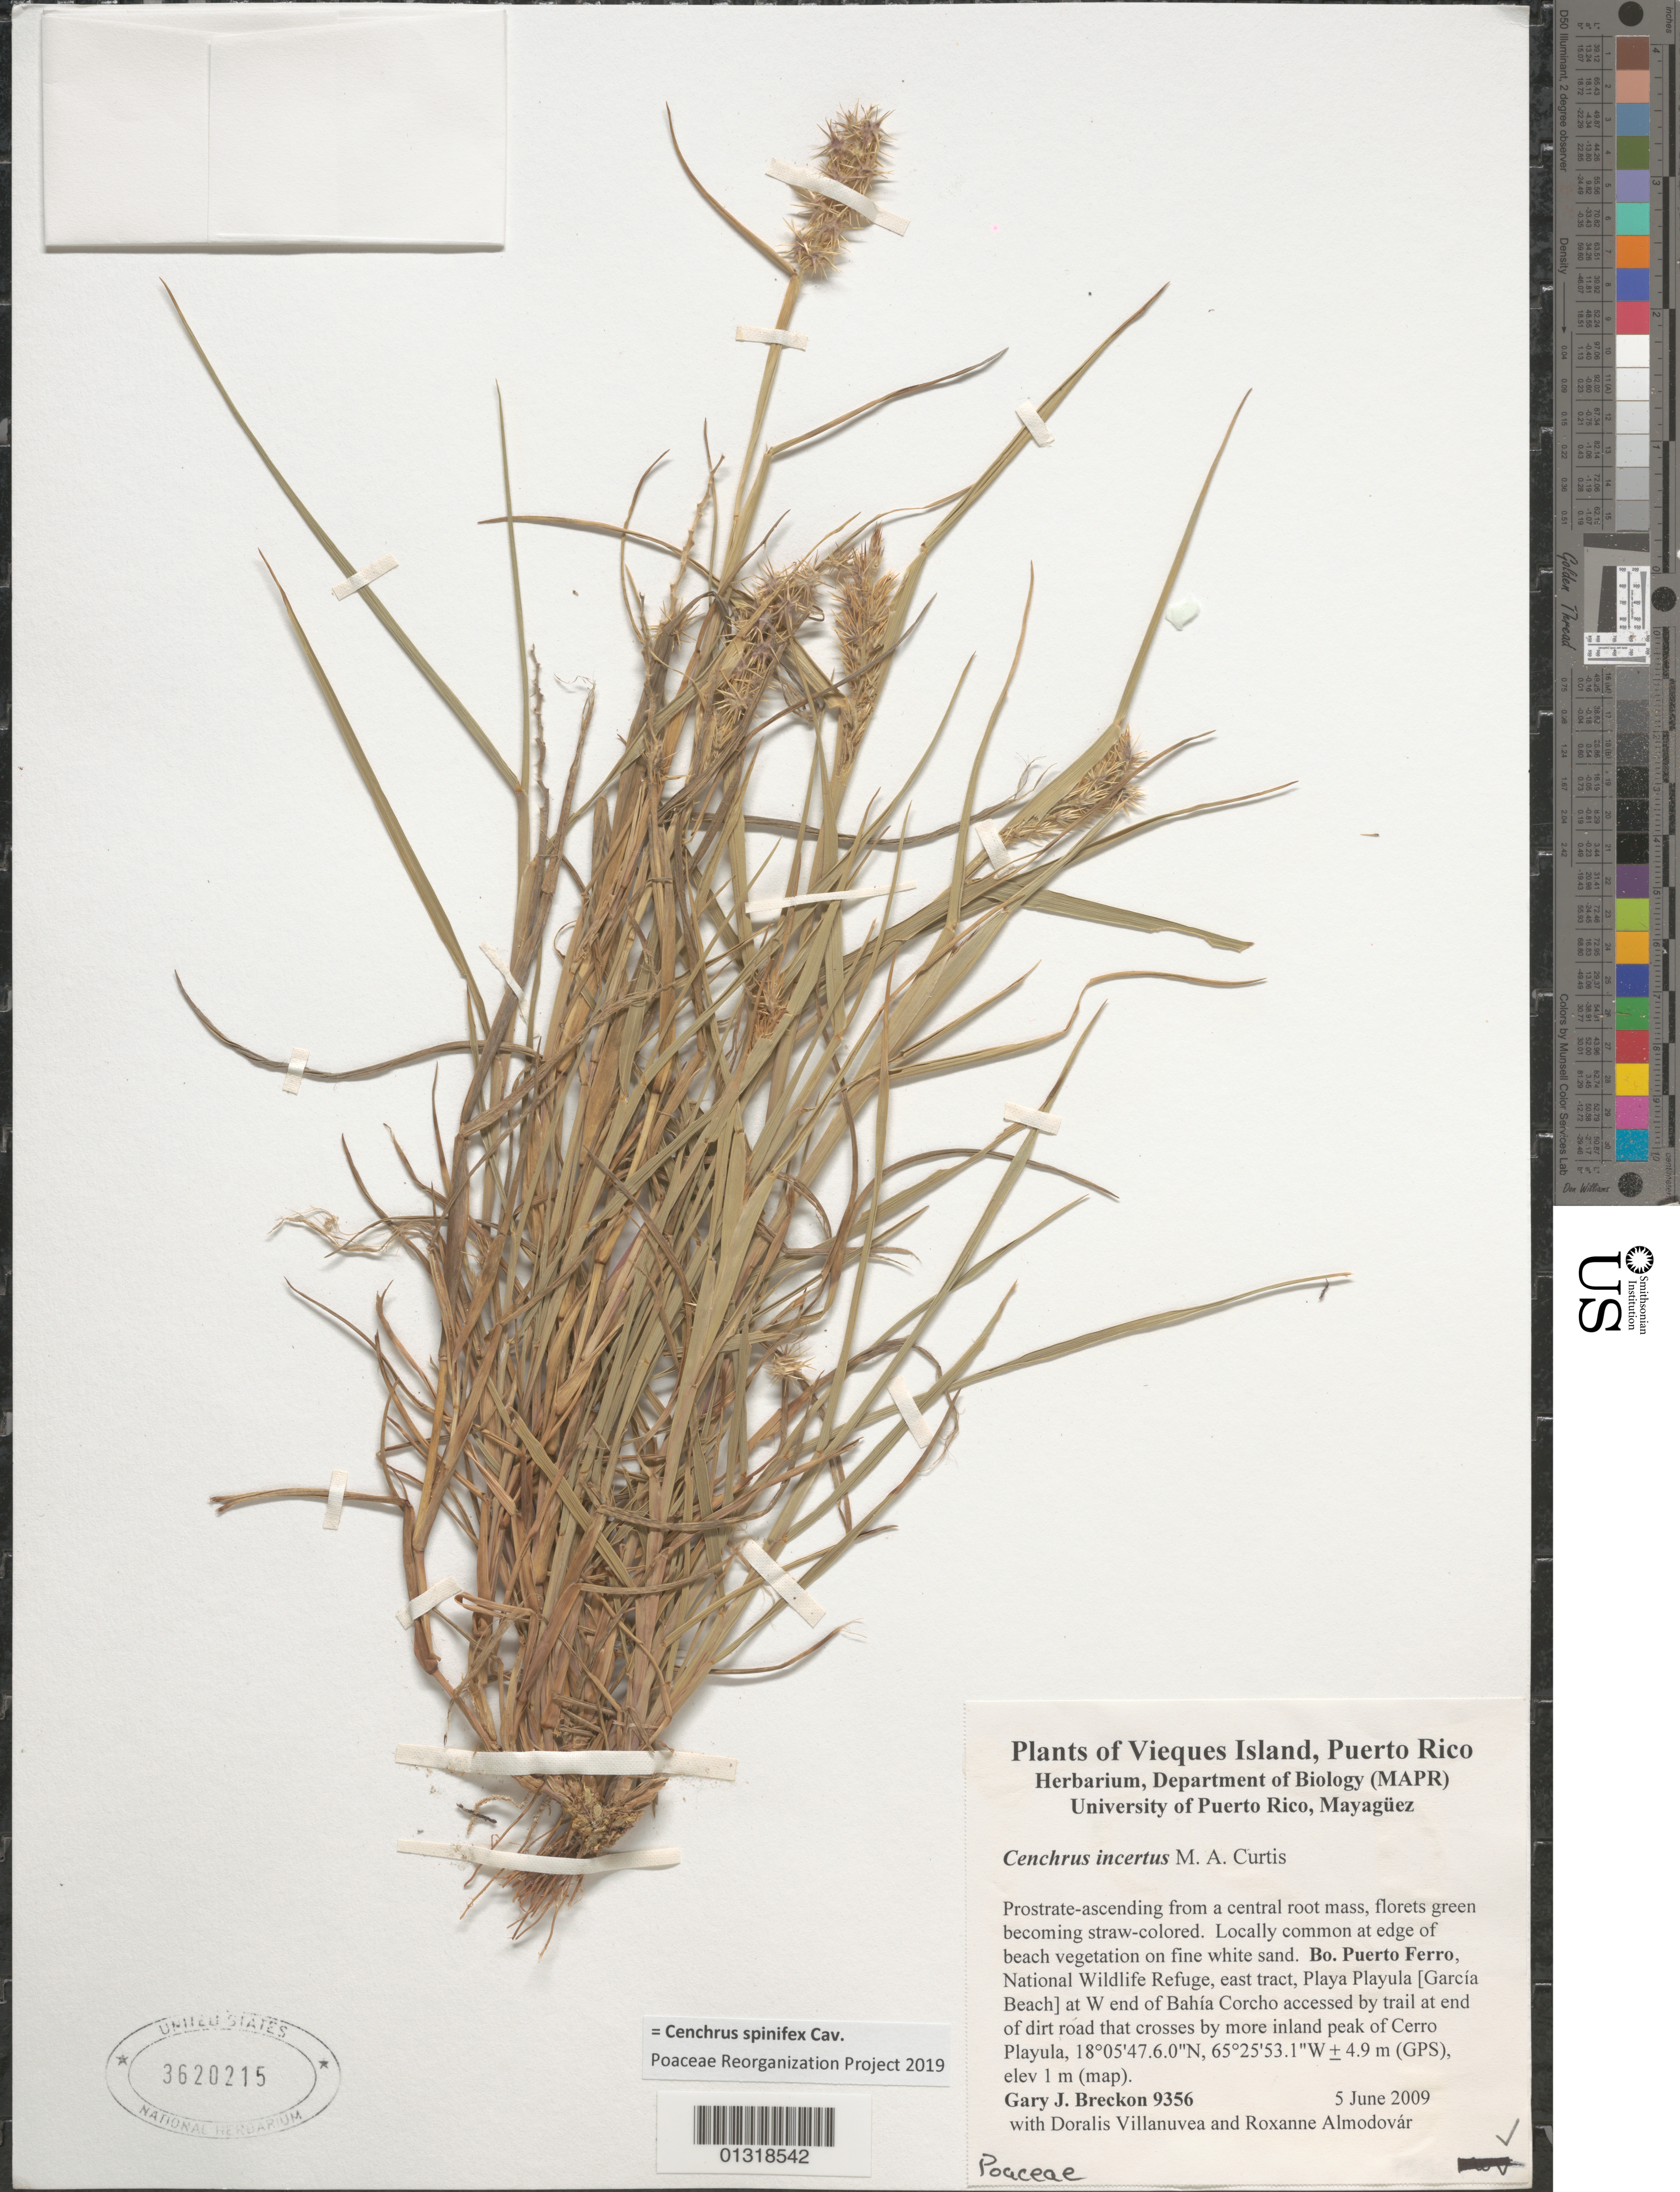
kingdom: Plantae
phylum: Tracheophyta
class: Liliopsida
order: Poales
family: Poaceae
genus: Cenchrus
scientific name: Cenchrus spinifex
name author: Cav.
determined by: Poaceae Reorganization Project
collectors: G. Breckon, D. Villanuvea & R. Almodóvar-Pérez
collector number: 9356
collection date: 2009-06-05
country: Puerto Rico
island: Vieques I.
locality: Bo. Puerto Ferro, National Wildlife Refuge, east tract, Playa Playula (García Beach) at W end of Bahía Corcho accessed by trail at end of dirt road that crosses by more inland peak of Cerro Playula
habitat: Locally common at edge of beach vegetatioin on fine white sand.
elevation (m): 1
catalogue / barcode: US 3620215